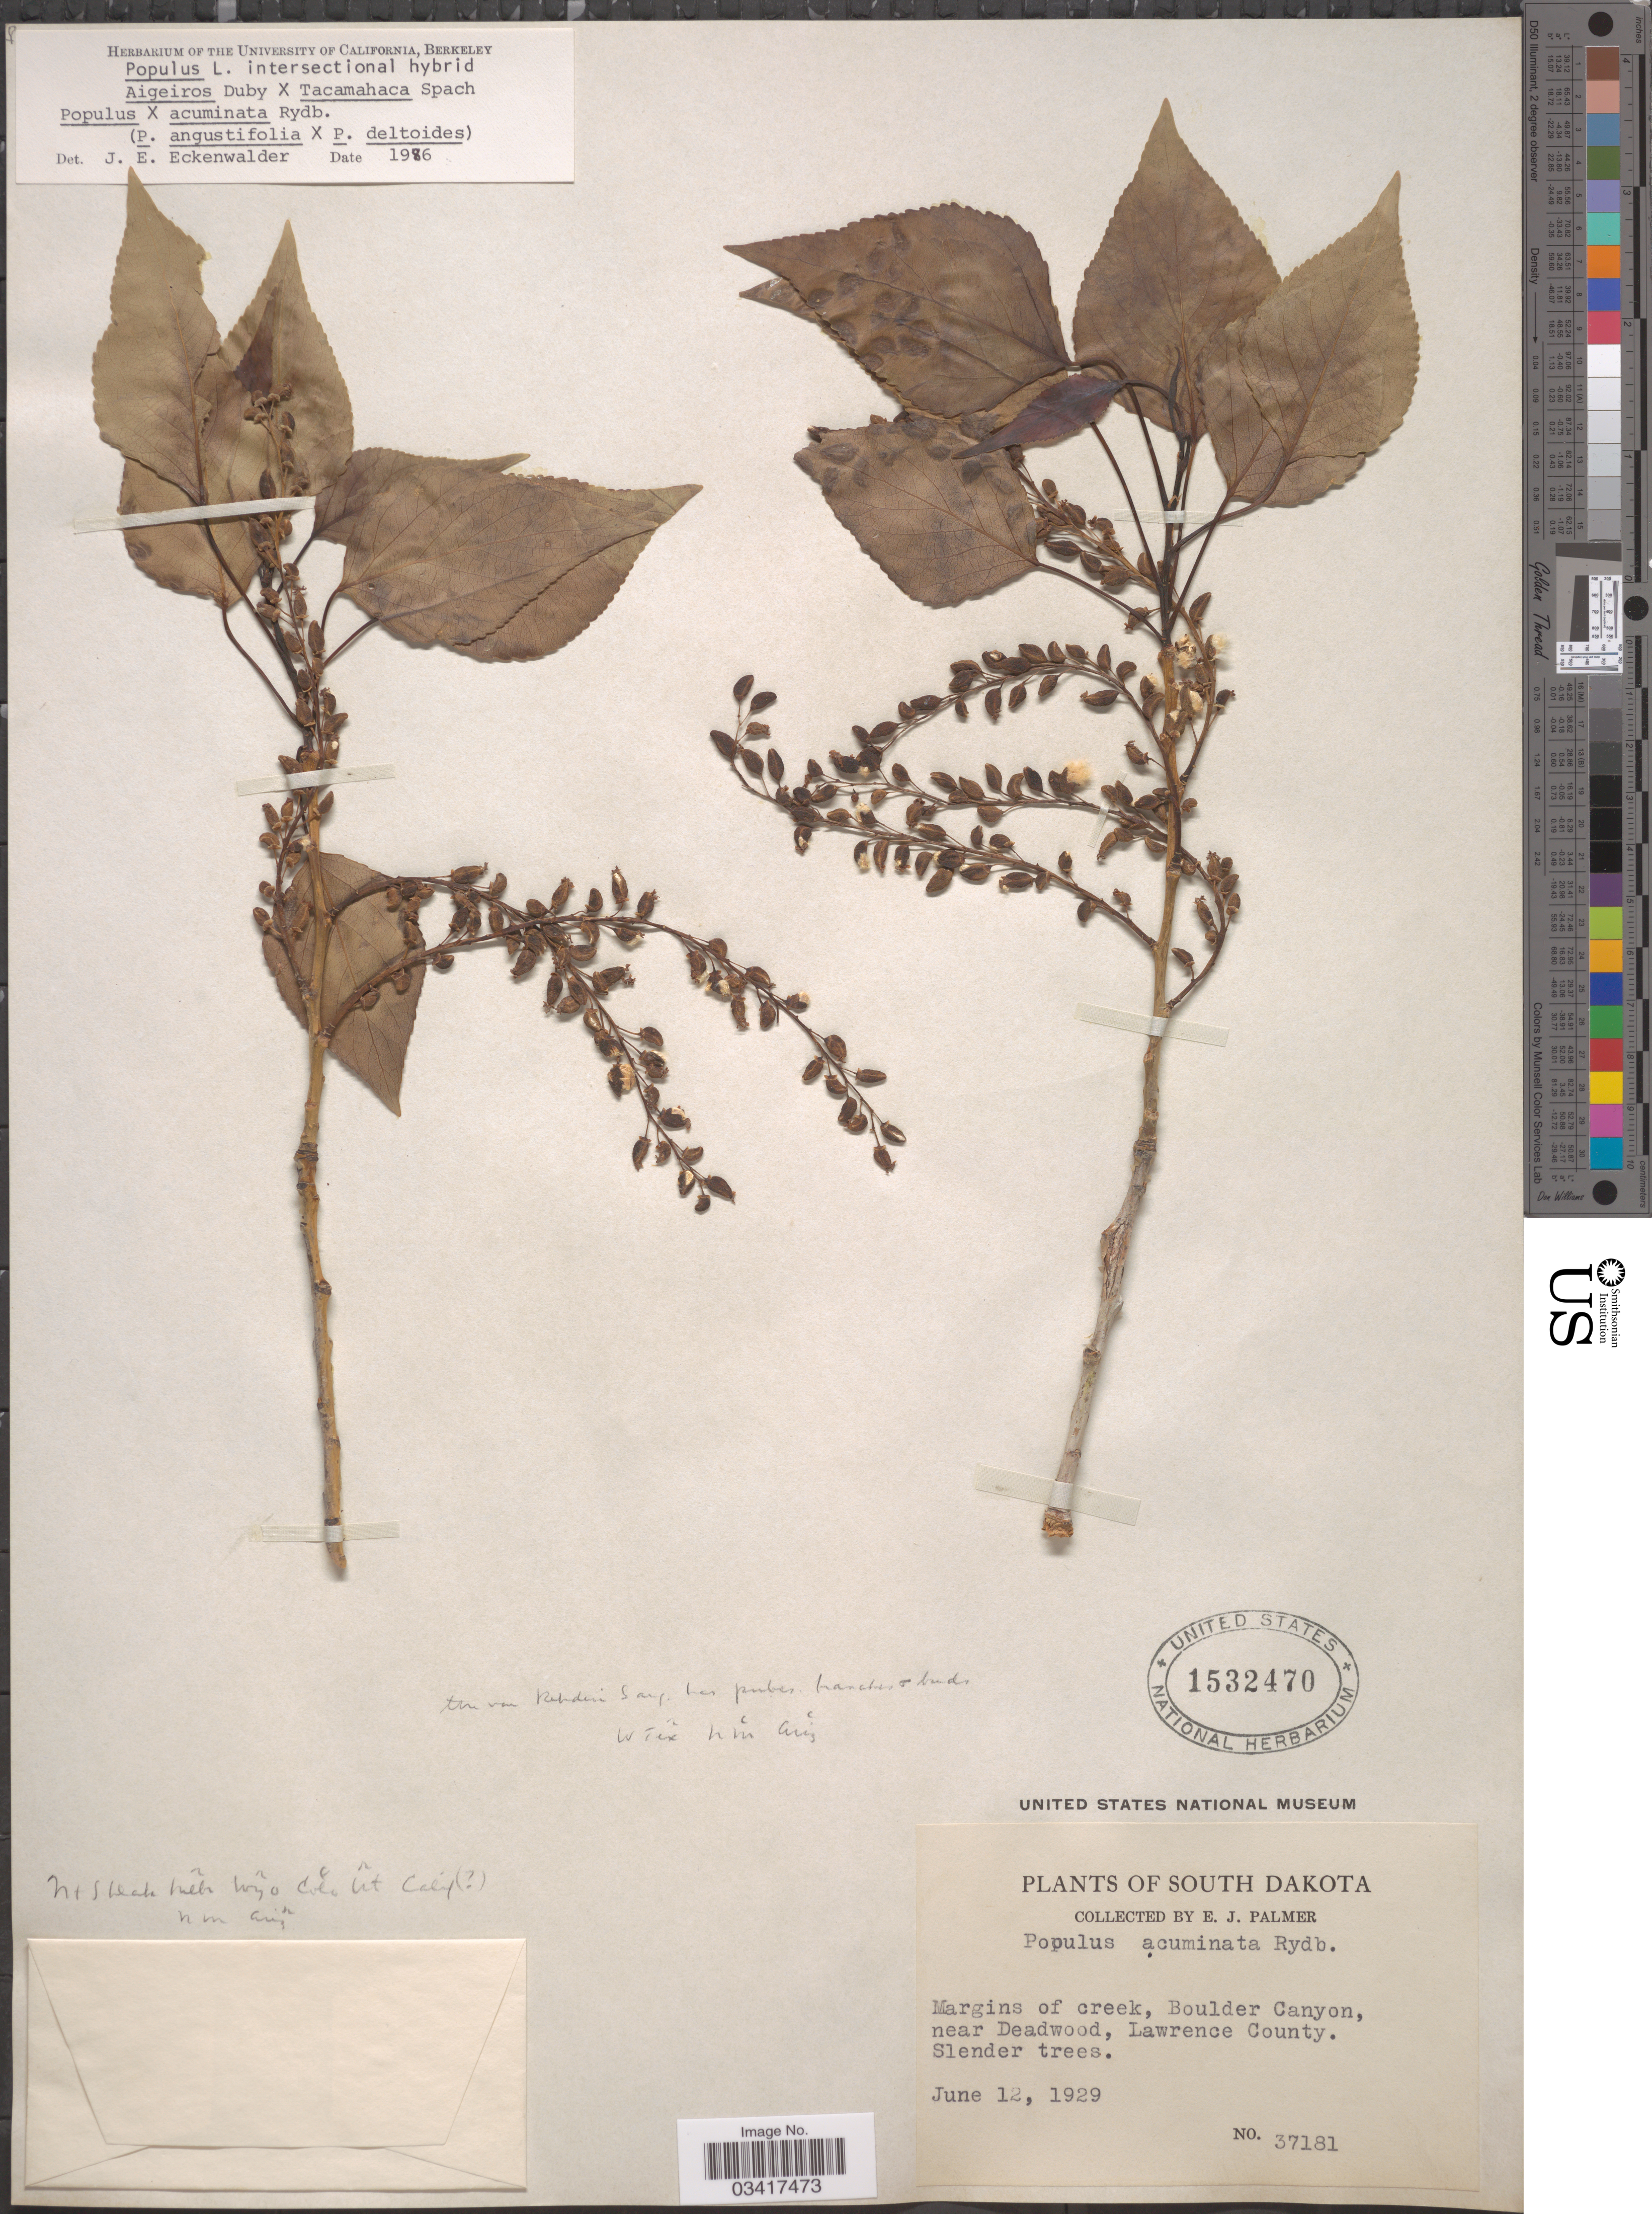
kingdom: Plantae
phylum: Tracheophyta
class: Magnoliopsida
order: Malpighiales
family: Salicaceae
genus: Populus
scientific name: Populus acuminata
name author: Rydb.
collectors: E. J. Palmer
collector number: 37181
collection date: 1929-06-12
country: United States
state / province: South Dakota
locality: Margins of creek, Boulder Canyon, near Deadwood, Lawrence County.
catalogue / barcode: US 1532470